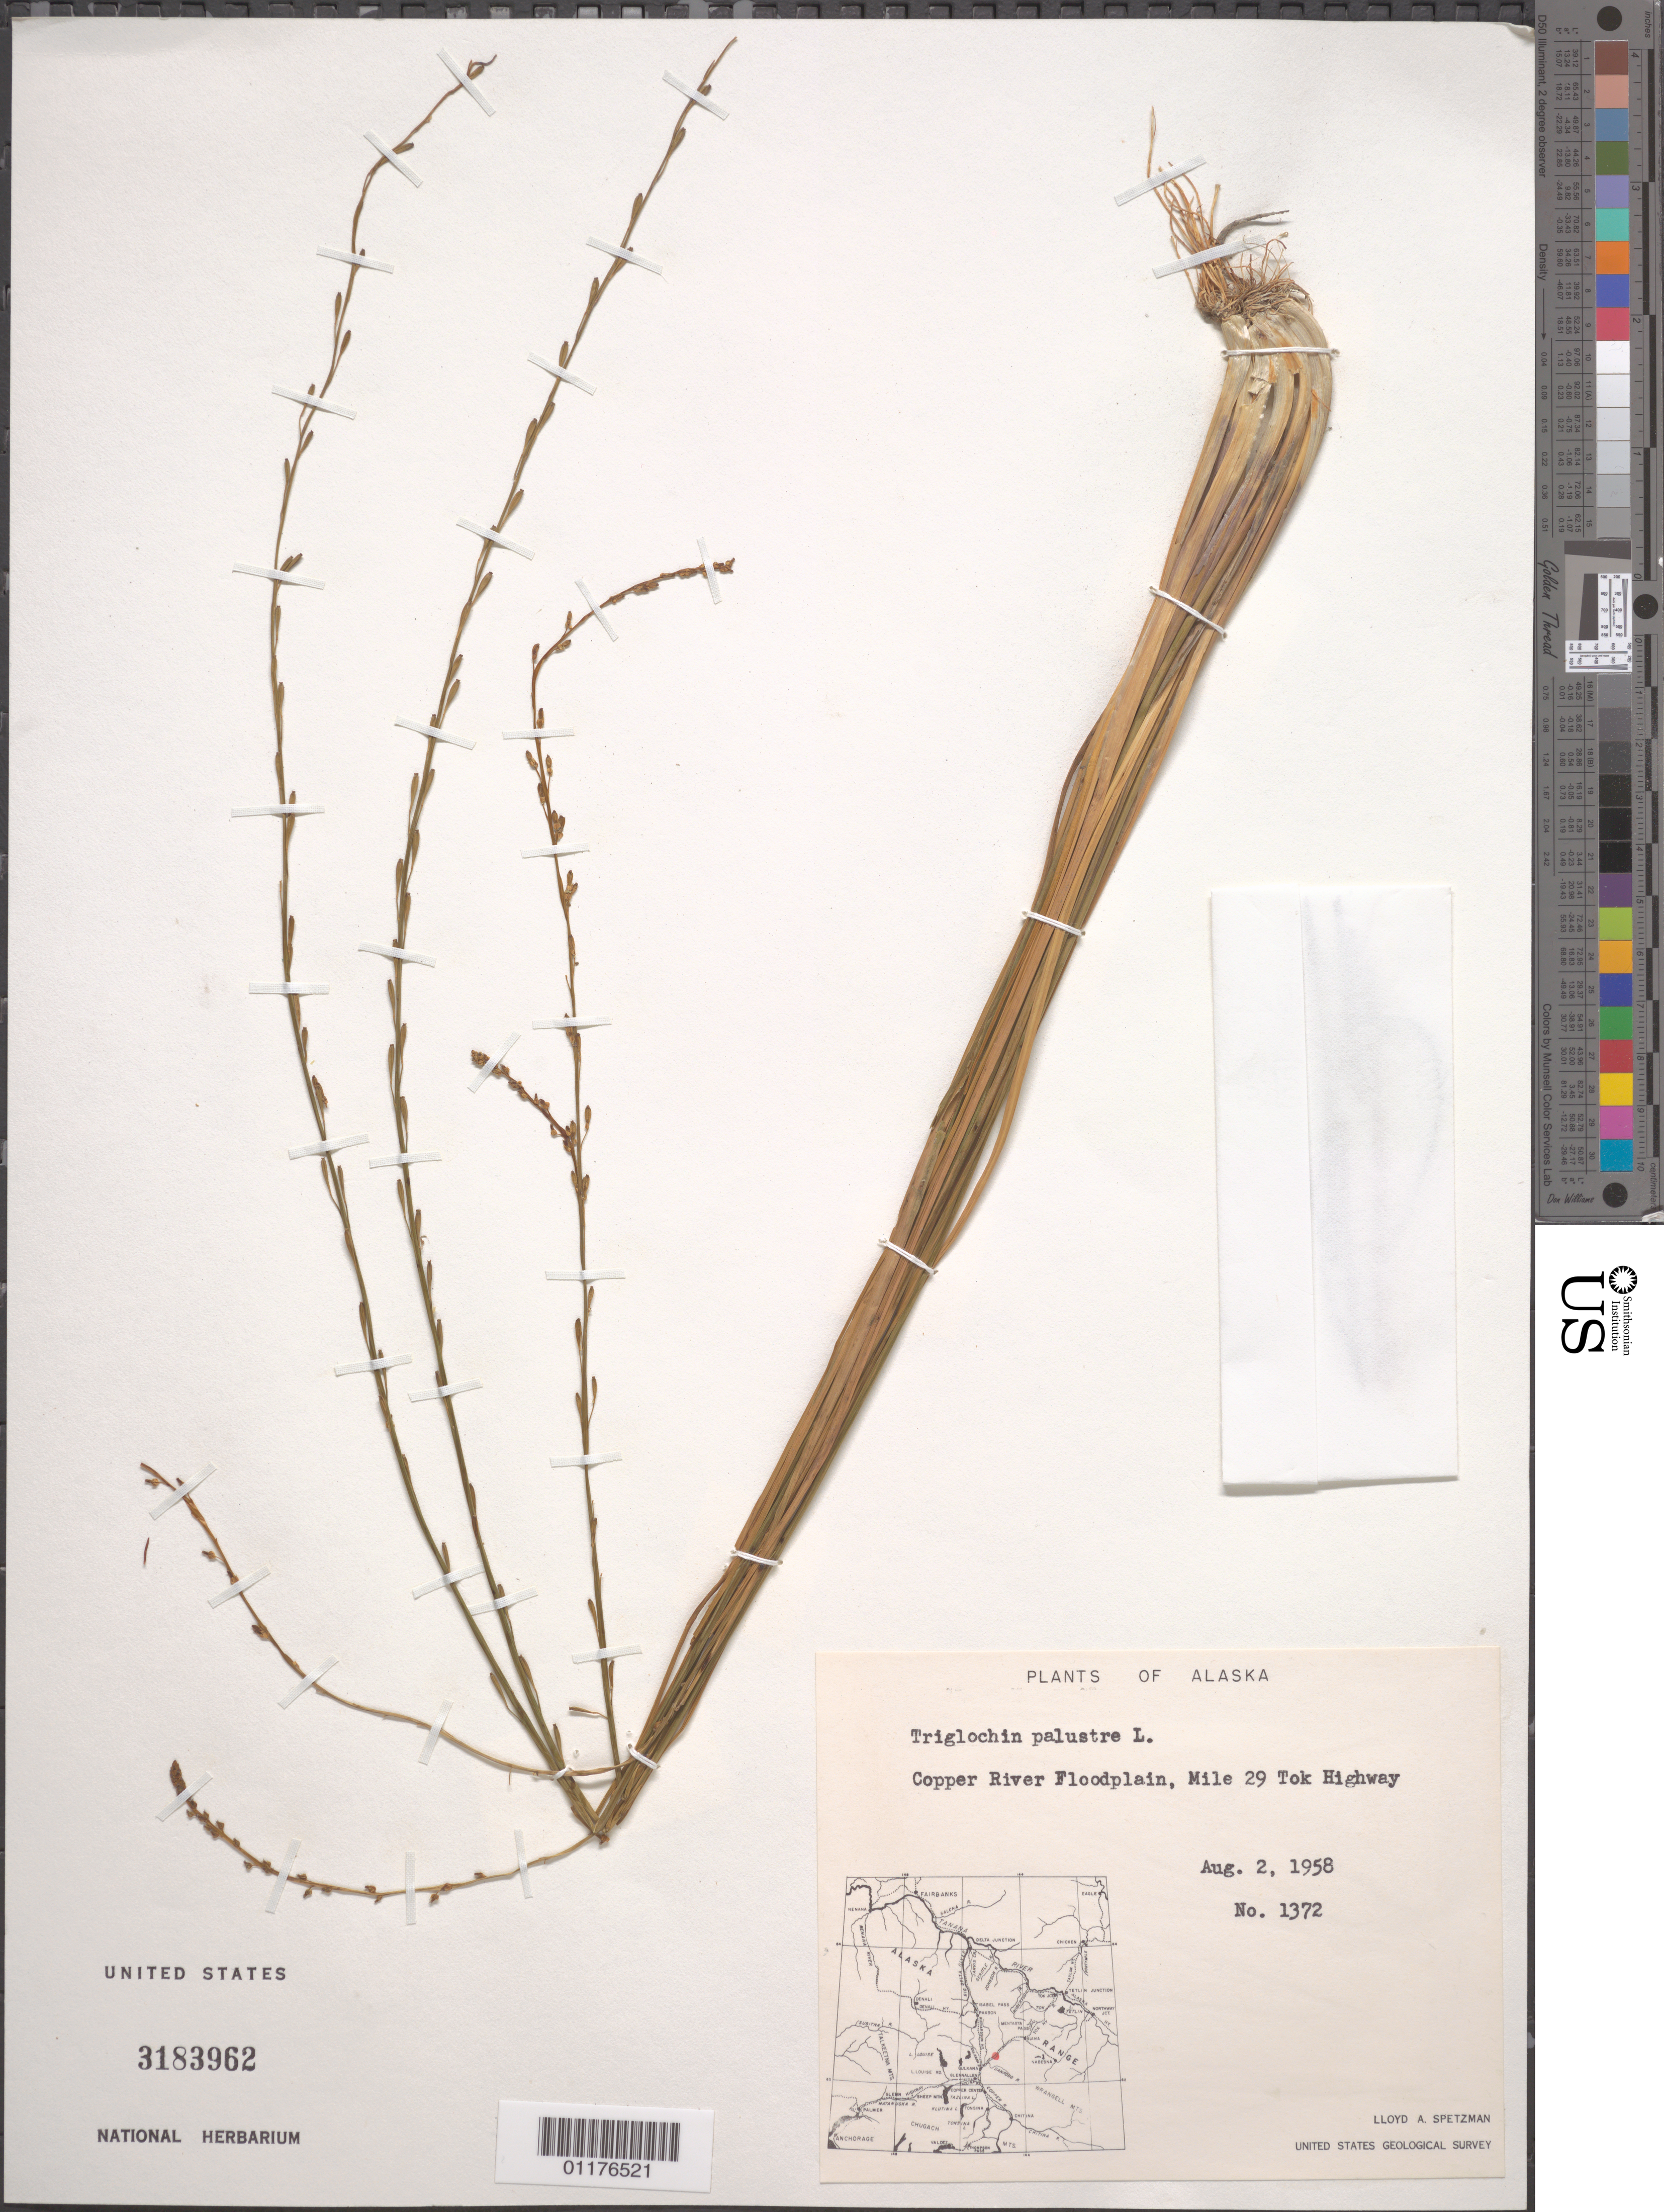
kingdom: Plantae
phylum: Tracheophyta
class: Liliopsida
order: Alismatales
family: Juncaginaceae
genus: Triglochin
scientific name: Triglochin palustris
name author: L.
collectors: L. Spetzman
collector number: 1372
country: United States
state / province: Alaska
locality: Copper River Floodplain, Mile 29 Tok Highway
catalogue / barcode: US 3183962